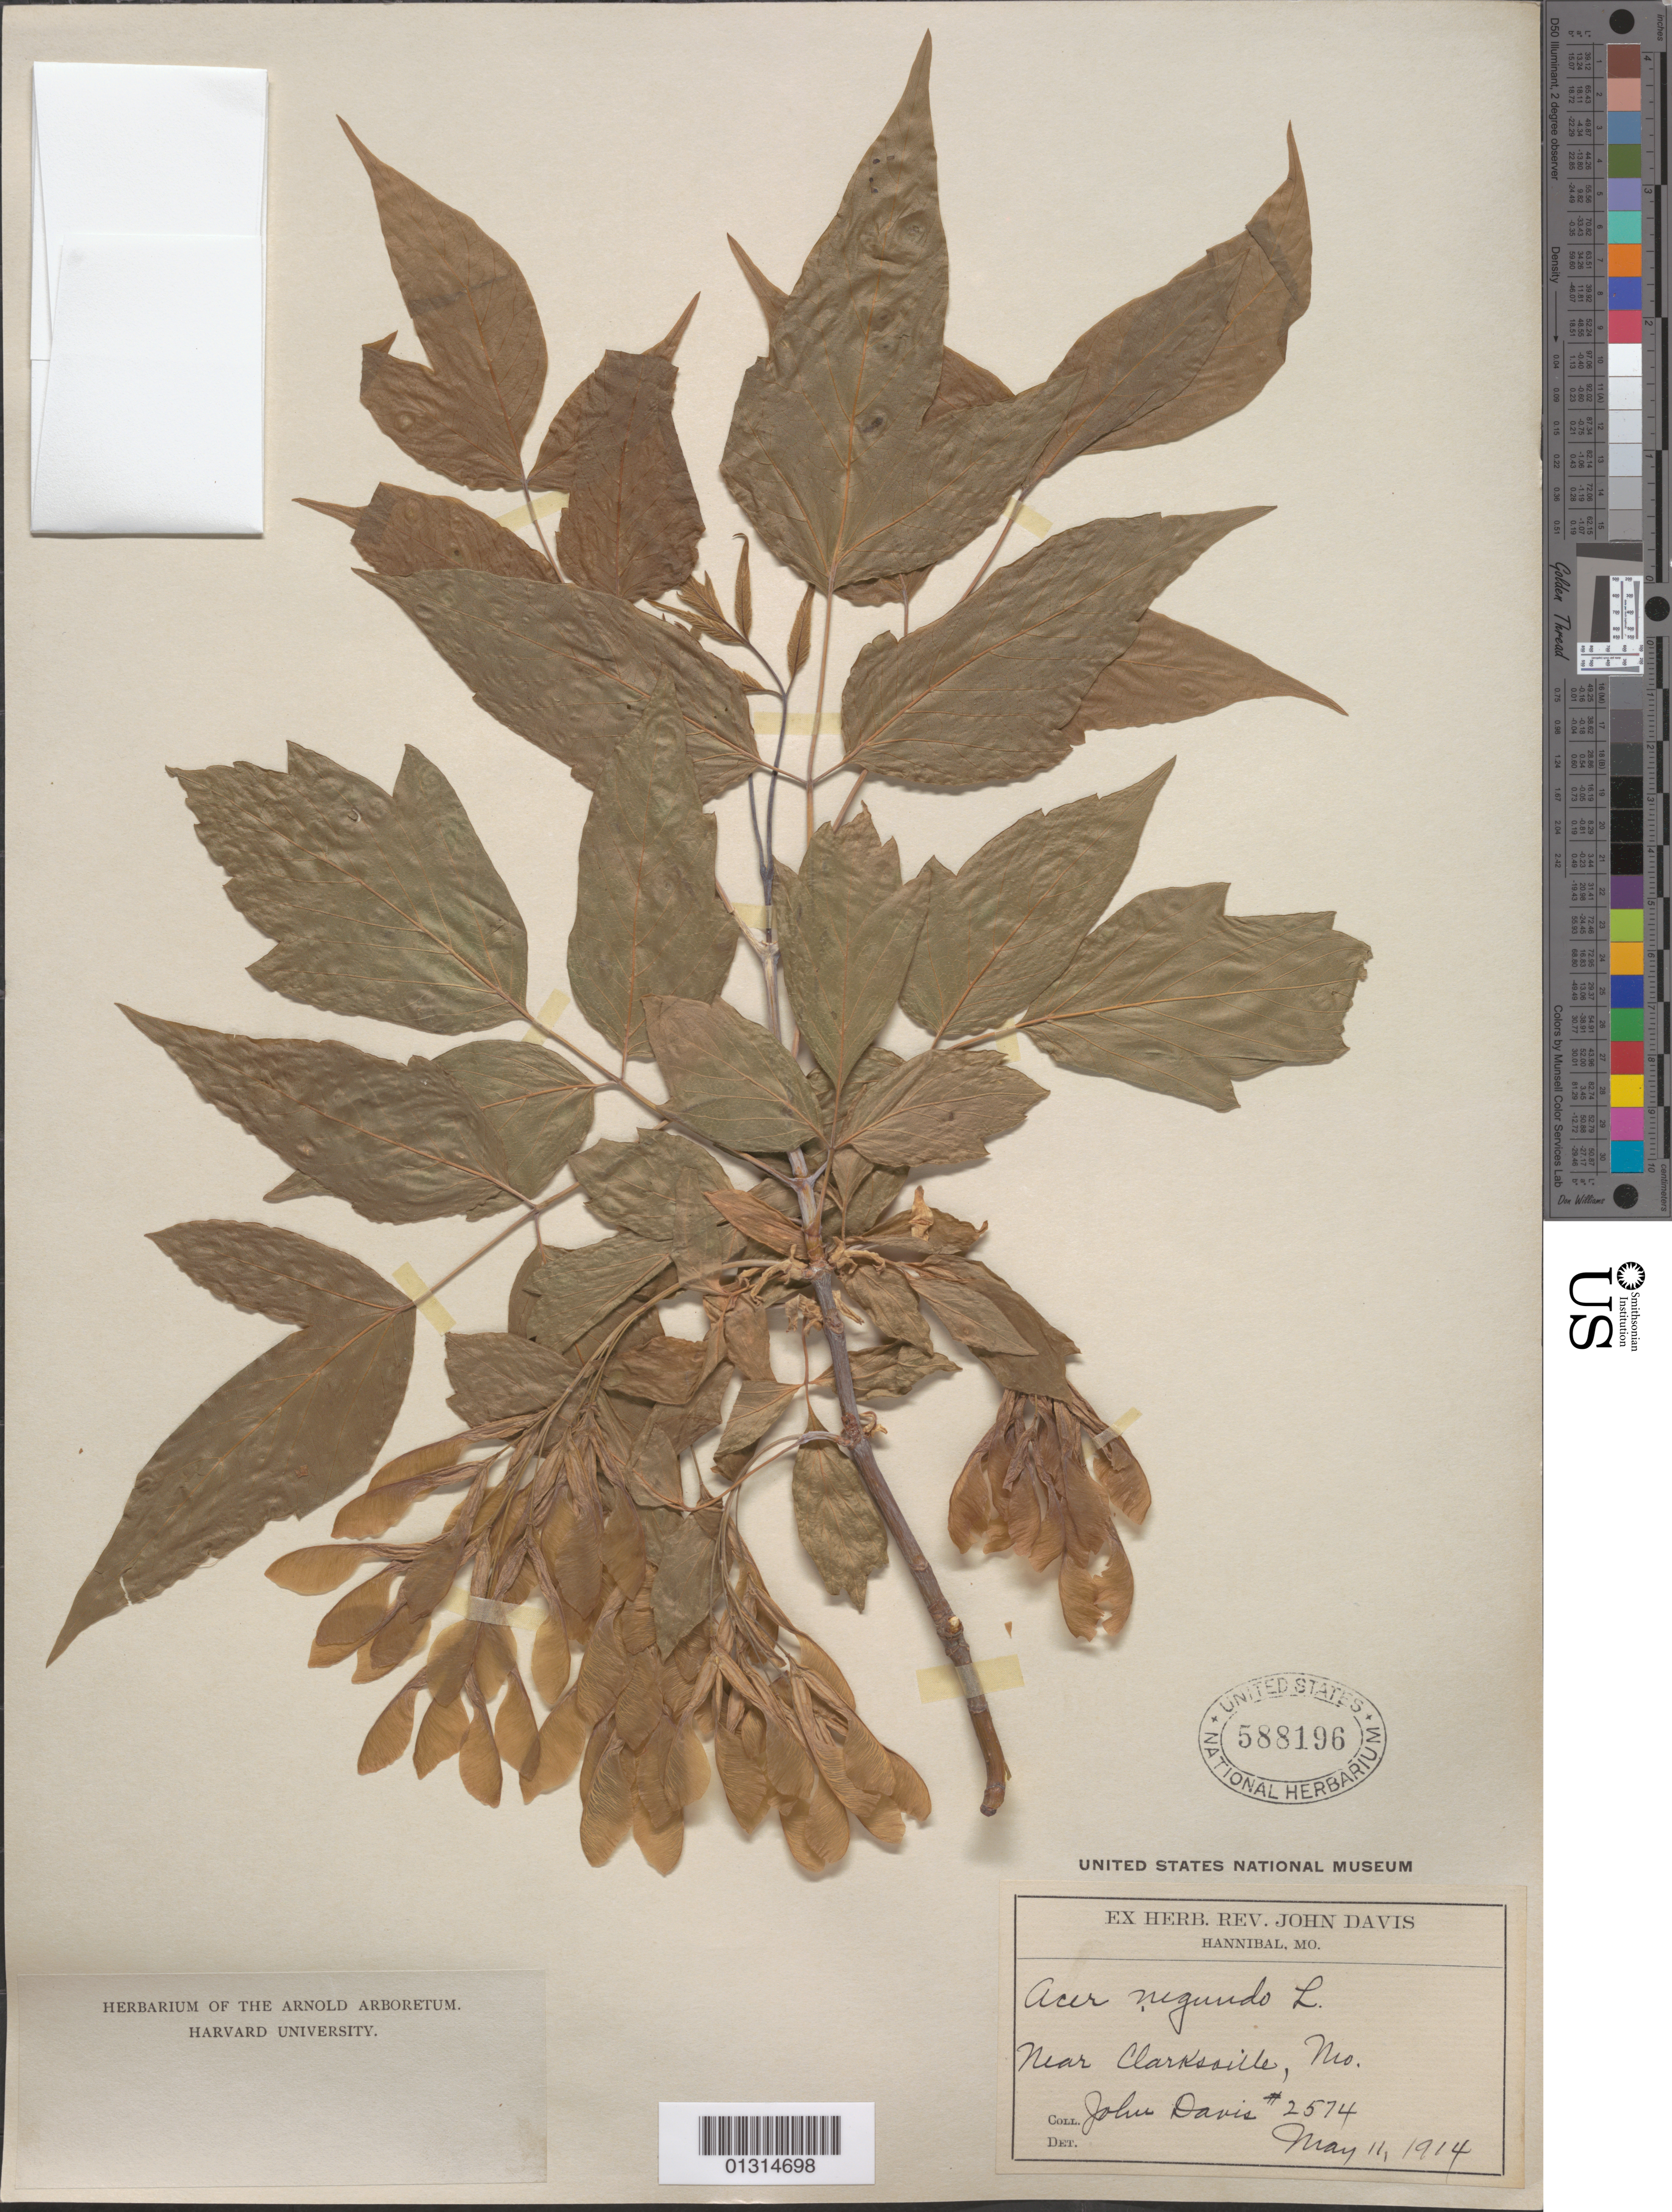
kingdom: Plantae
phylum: Tracheophyta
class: Magnoliopsida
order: Sapindales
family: Sapindaceae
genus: Acer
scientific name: Acer negundo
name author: L.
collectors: J. Davis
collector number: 2574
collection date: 1914-05-11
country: United States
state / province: Missouri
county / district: Pike County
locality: Clarksville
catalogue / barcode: US 588196